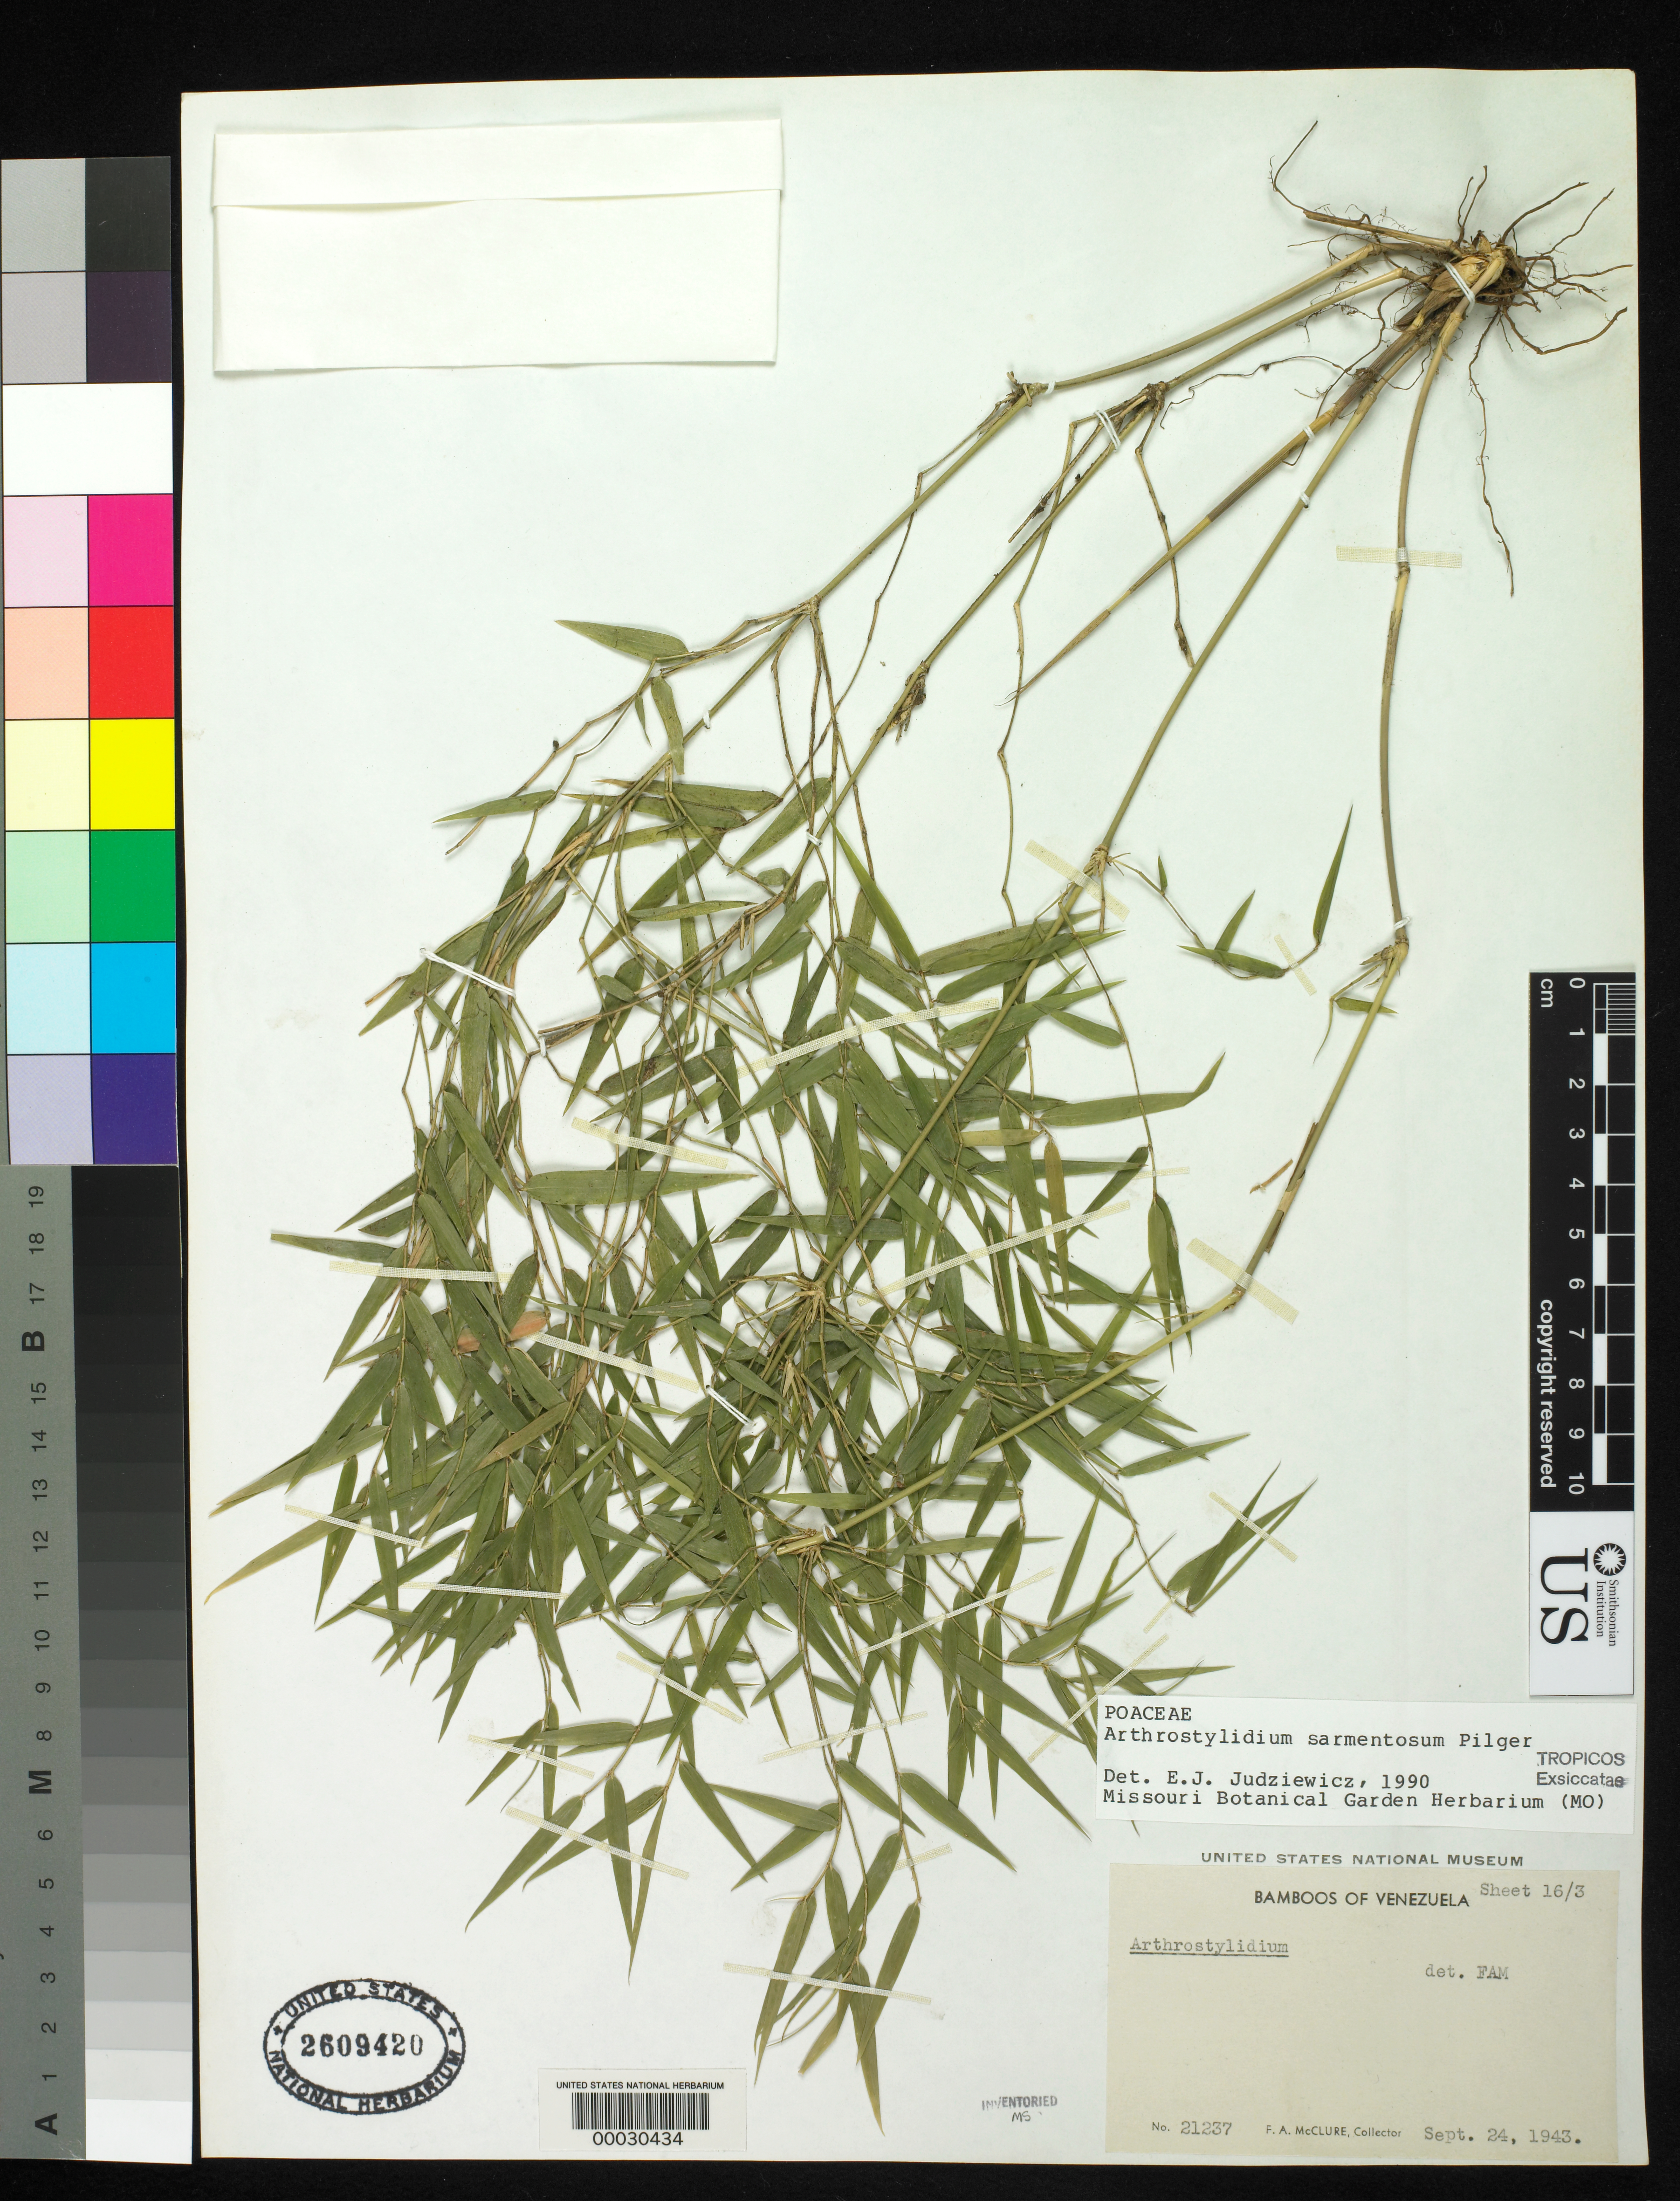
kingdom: Plantae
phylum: Tracheophyta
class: Liliopsida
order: Poales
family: Poaceae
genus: Arthrostylidium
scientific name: Arthrostylidium sarmentosum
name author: Pilg. in Urb.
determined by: Judziewicz, E. J.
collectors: F. A. McClure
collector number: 21237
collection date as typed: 24 Sep 1943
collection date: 1943-09-24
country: Venezuela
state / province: Distrito Federal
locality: El junquito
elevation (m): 1800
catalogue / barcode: US 2609420